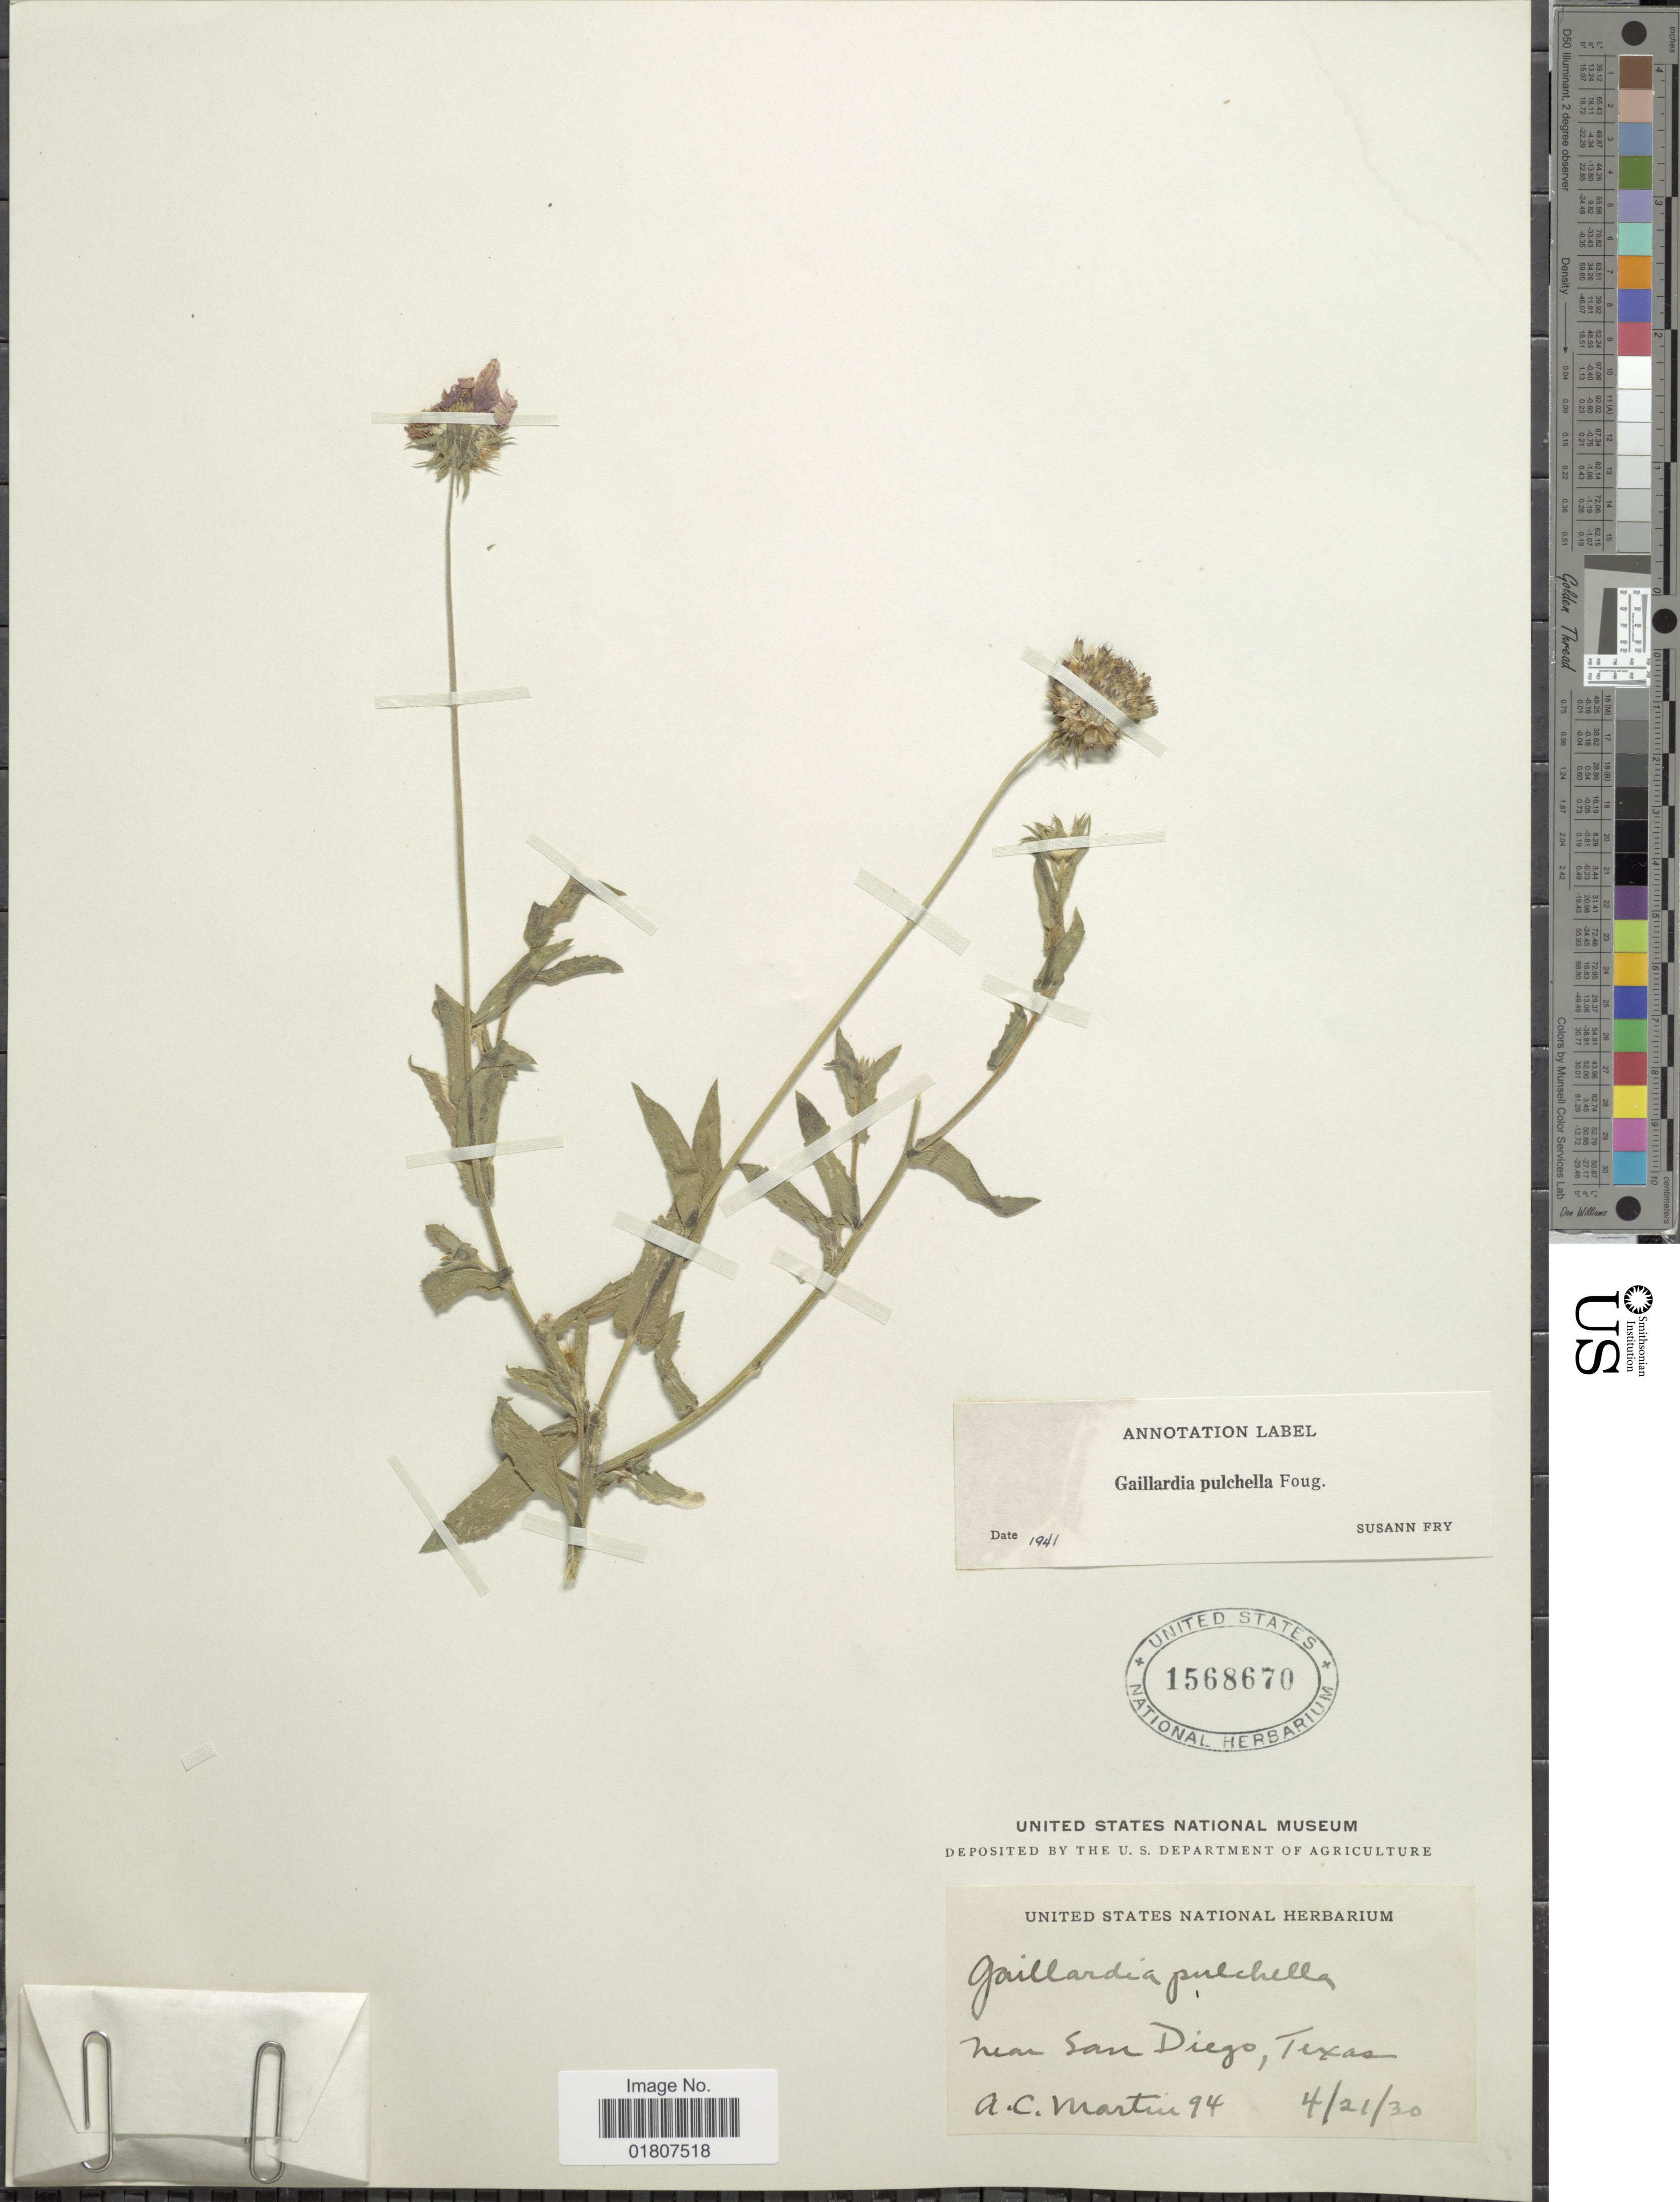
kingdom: Plantae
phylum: Tracheophyta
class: Magnoliopsida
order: Asterales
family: Asteraceae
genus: Gaillardia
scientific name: Gaillardia pulchella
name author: Foug.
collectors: A. C. Martin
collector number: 94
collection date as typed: Transcribed d/m/y: 21/4/30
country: United States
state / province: Texas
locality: Near San Diego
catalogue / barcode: US 1568670